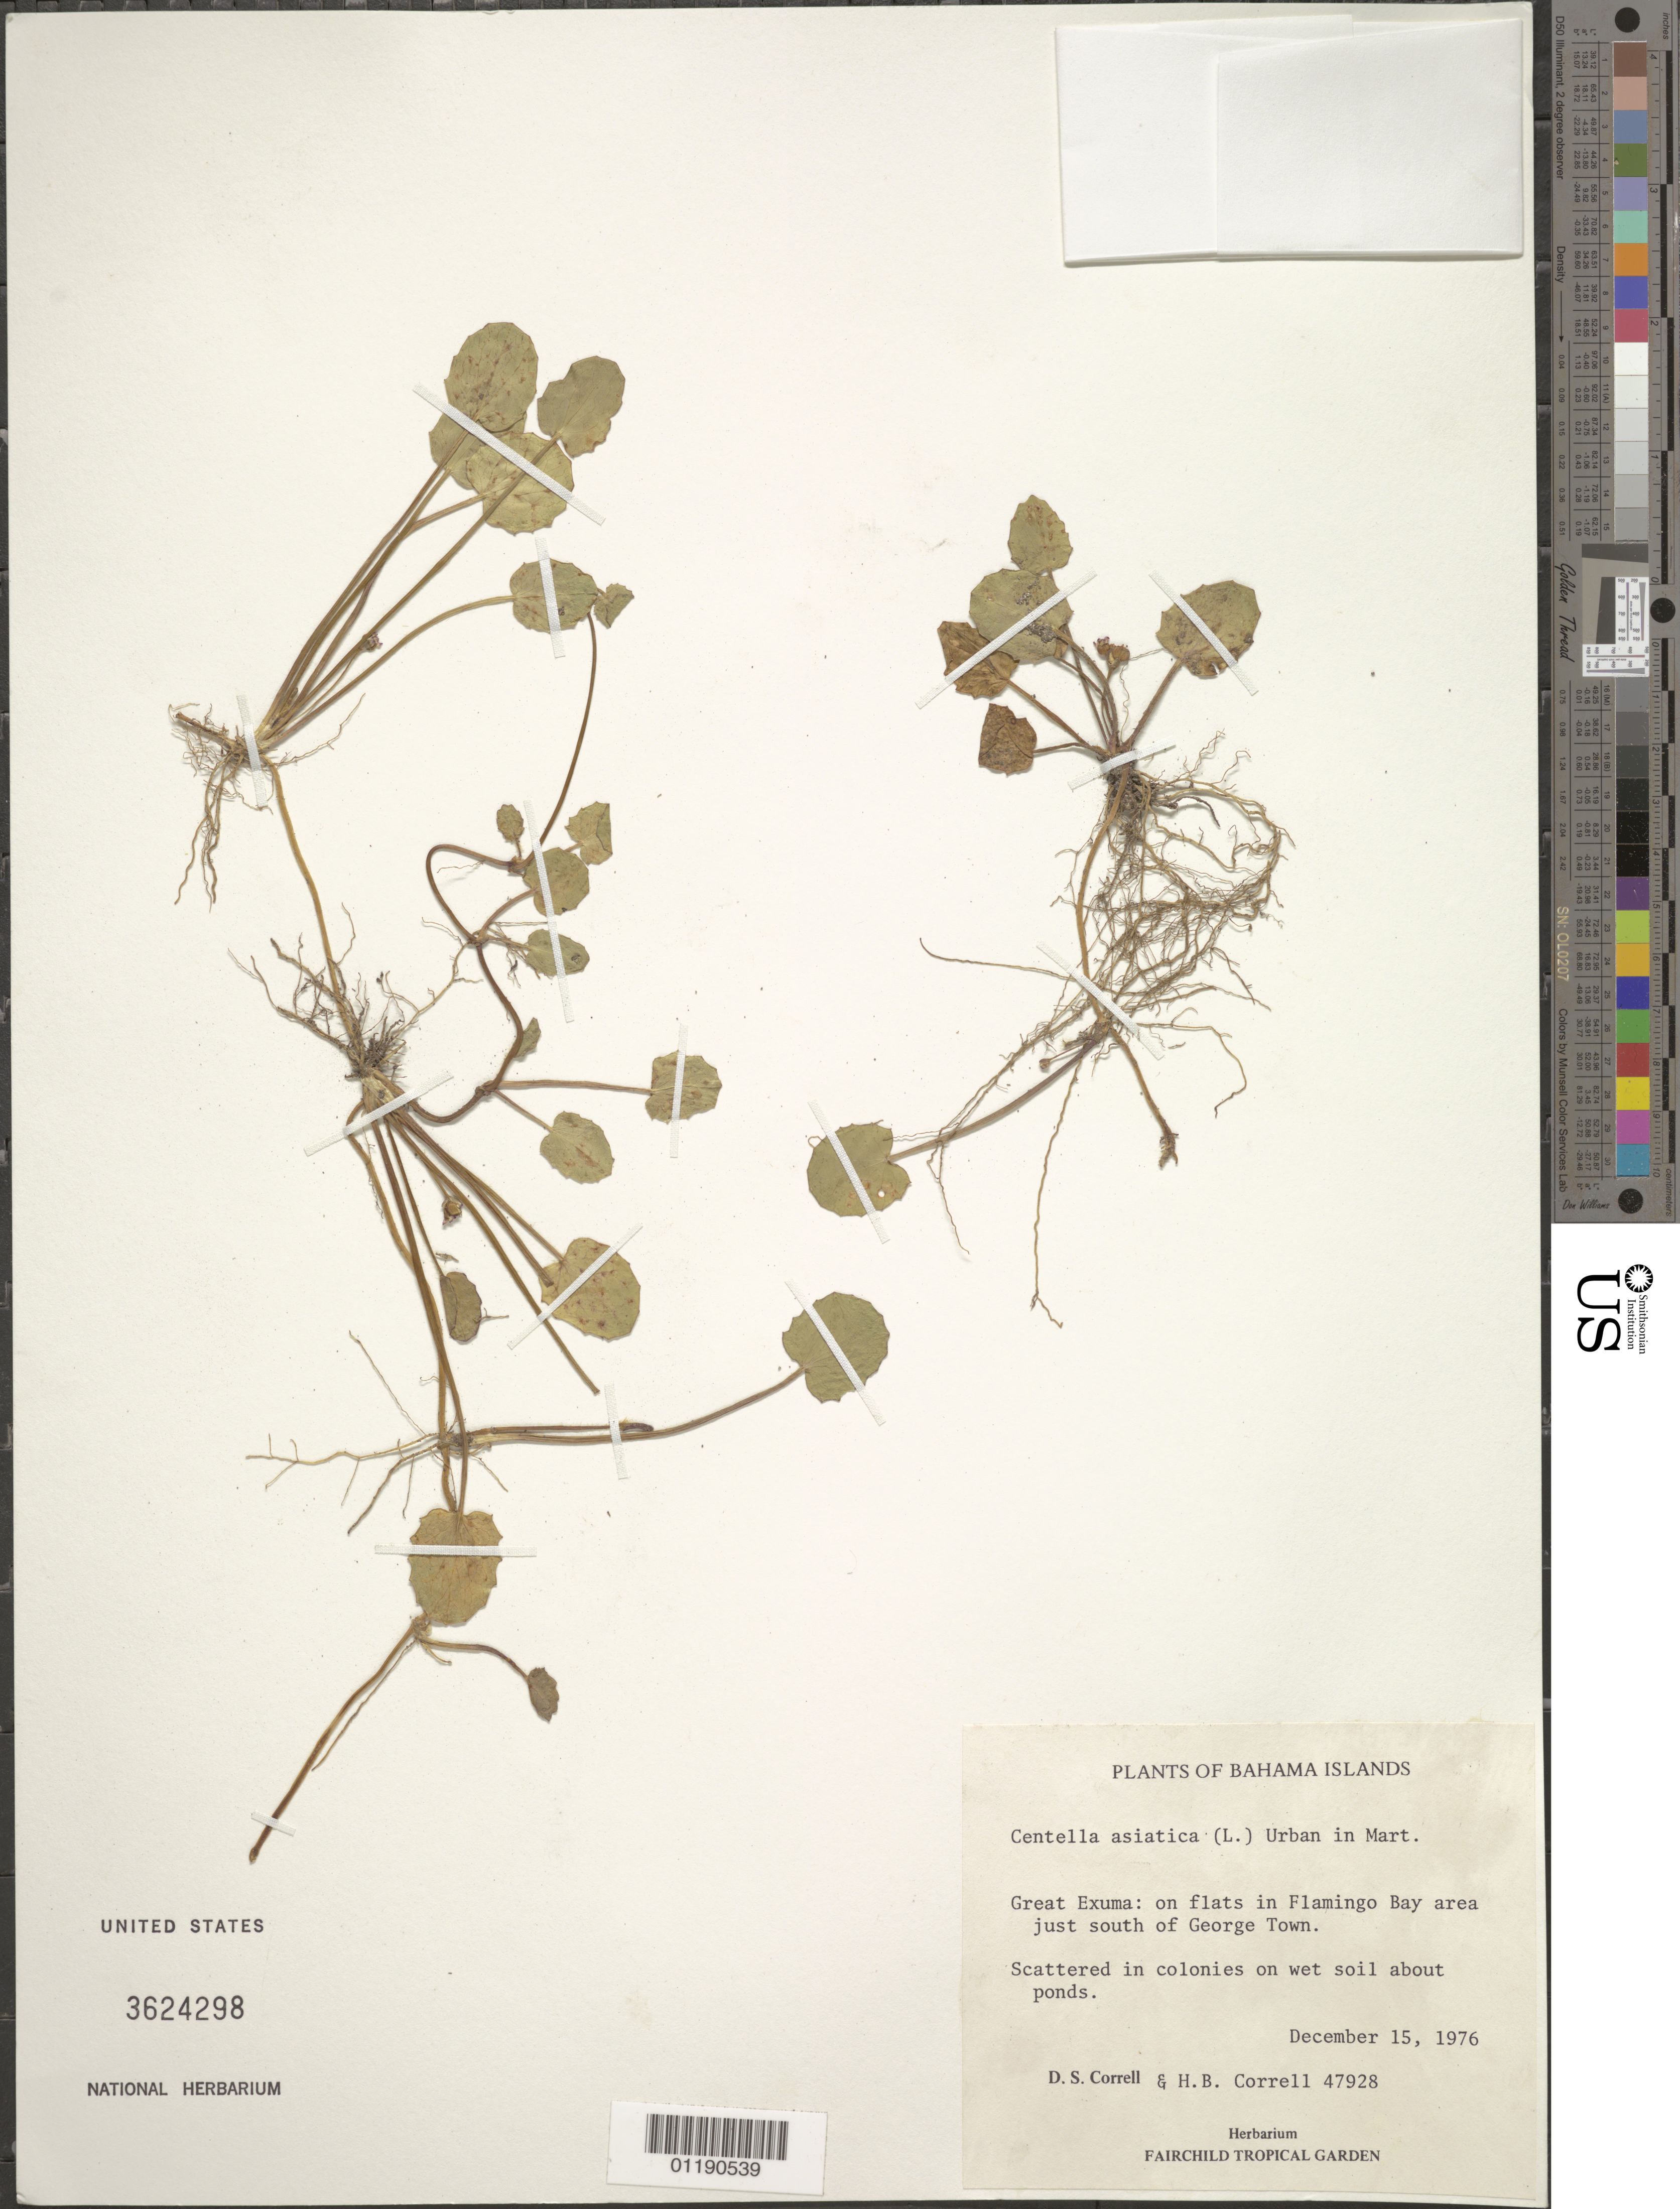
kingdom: Plantae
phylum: Tracheophyta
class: Magnoliopsida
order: Apiales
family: Apiaceae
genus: Centella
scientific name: Centella asiatica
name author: (L.) Urb.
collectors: D. S. Correll & H. Correll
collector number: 47928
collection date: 1976-12-15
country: Bahamas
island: Great Exuma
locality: Great Exuma: In Flamingo Bay area, just S of George Town.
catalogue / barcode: US 3624298